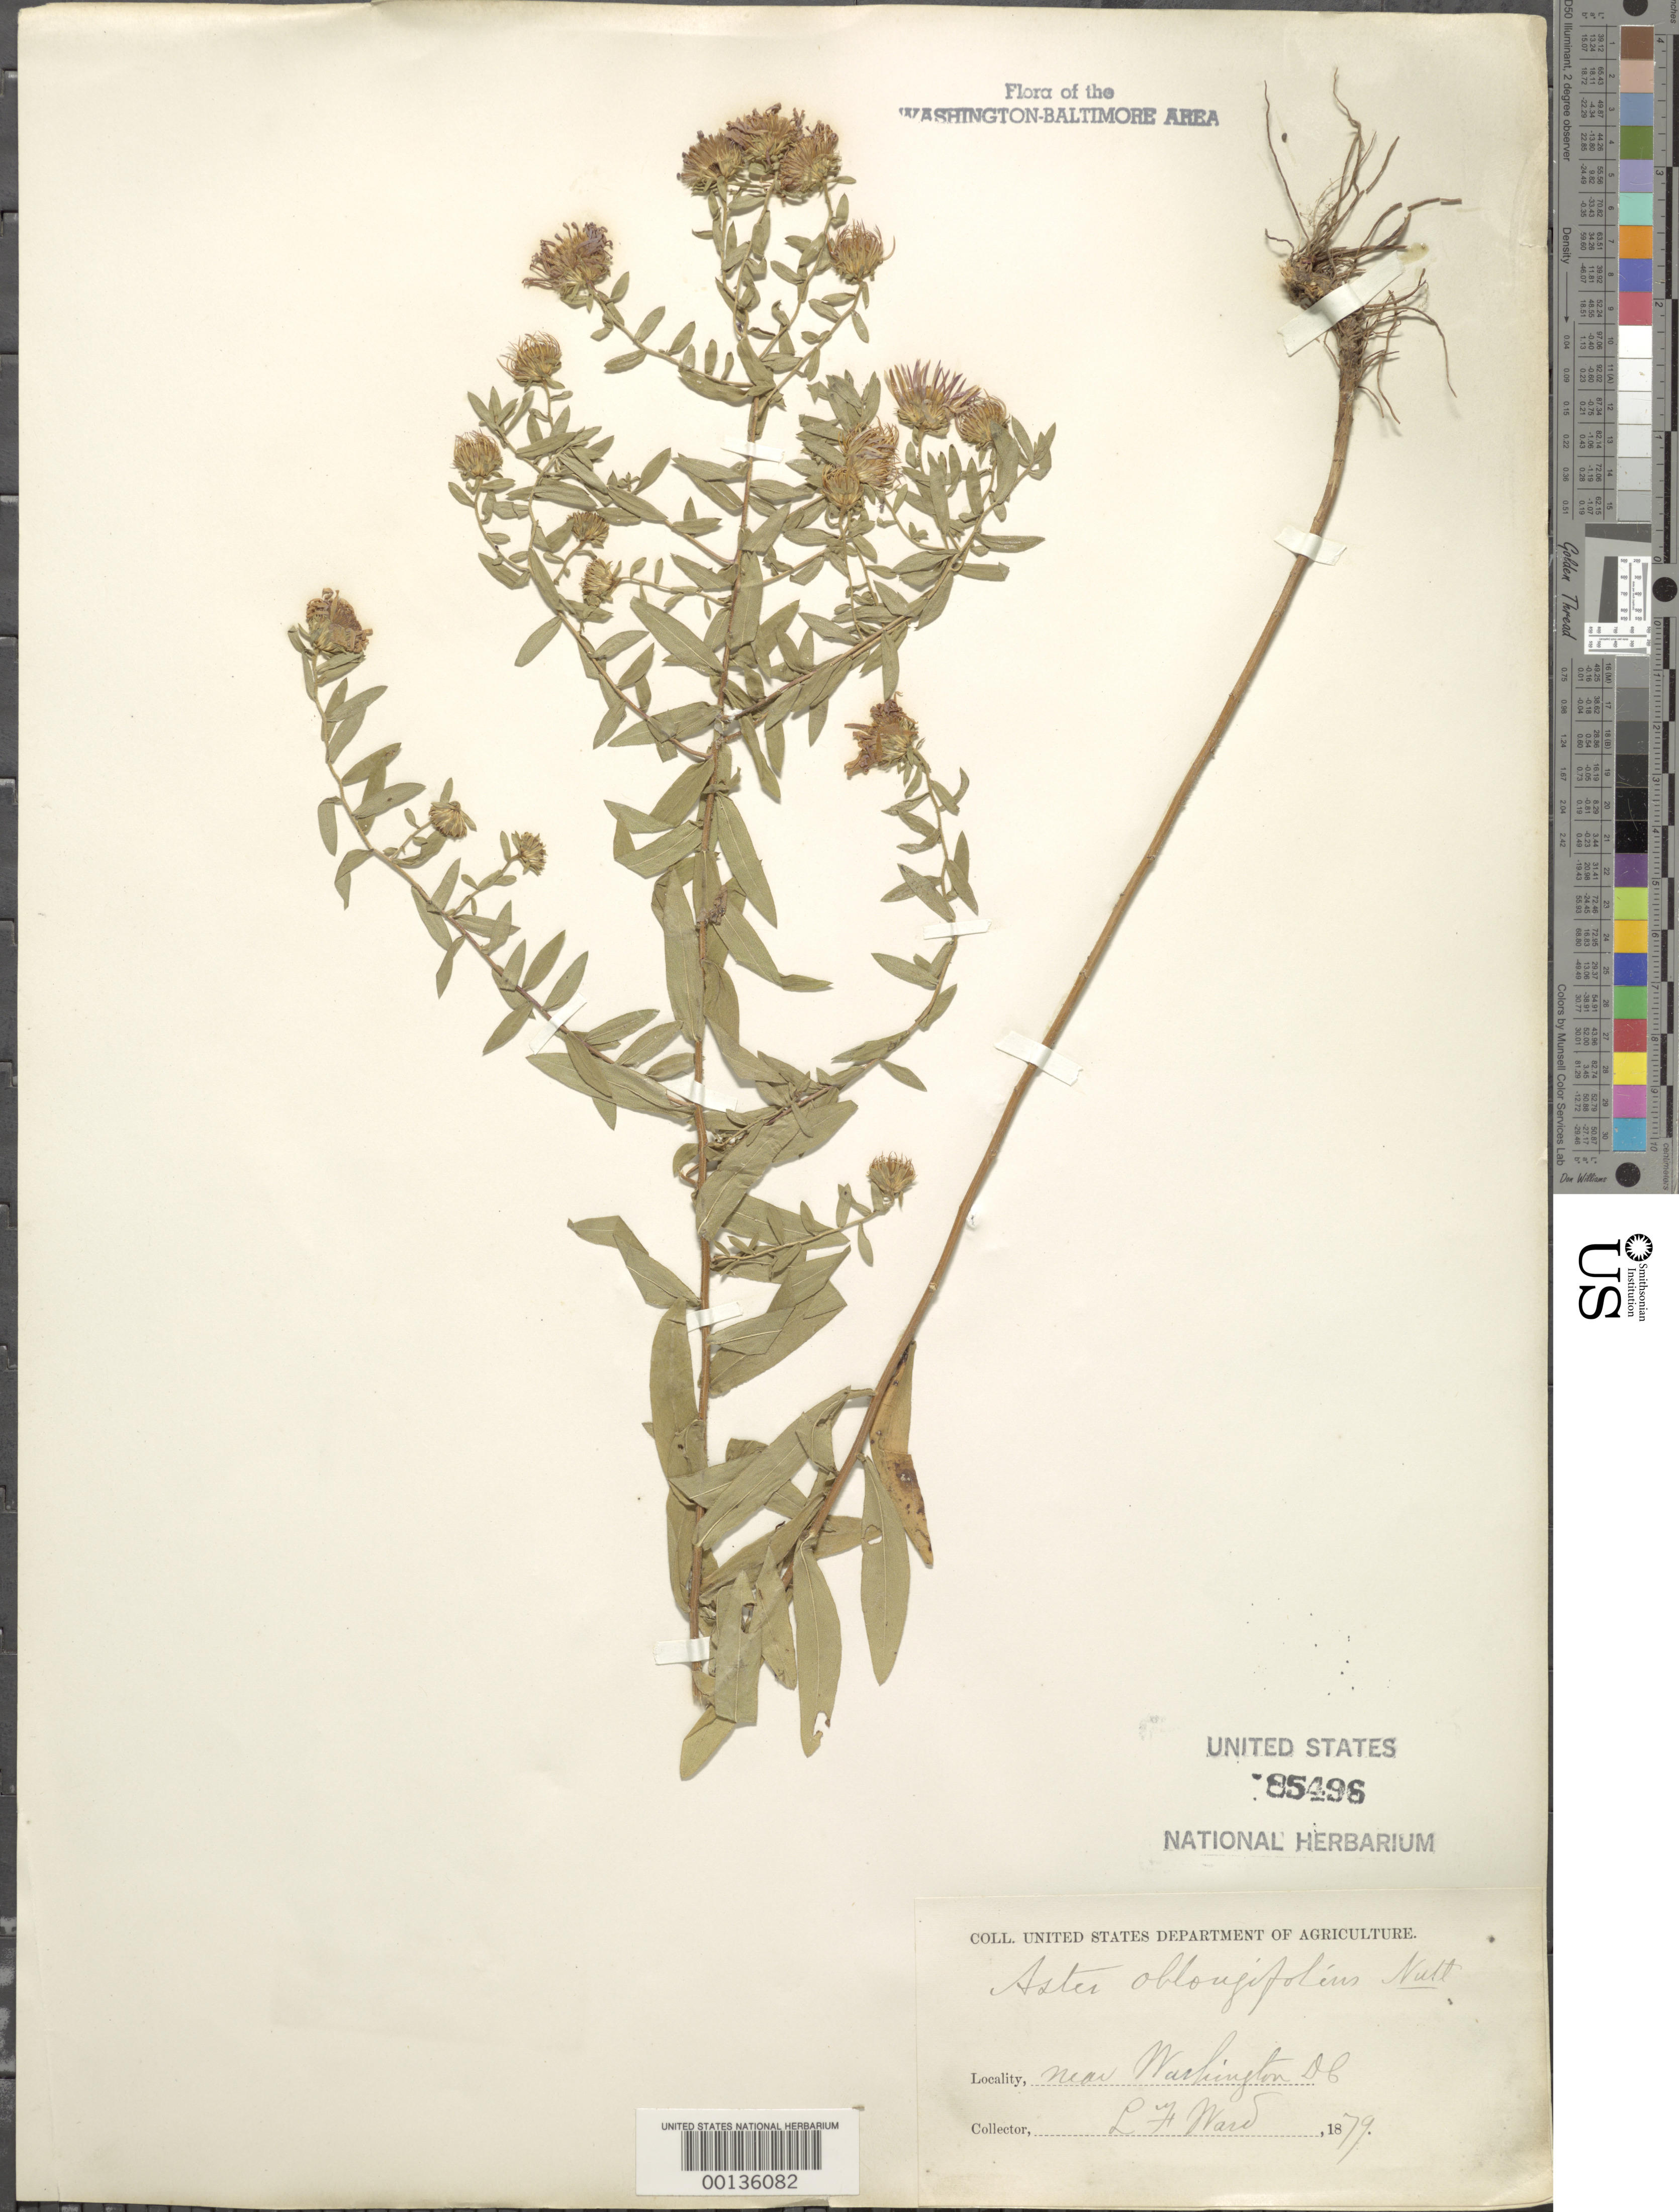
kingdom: Plantae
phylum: Tracheophyta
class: Magnoliopsida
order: Asterales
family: Asteraceae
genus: Symphyotrichum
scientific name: Symphyotrichum oblongifolium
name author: (Nutt.) G.L. Nesom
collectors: L. F. Ward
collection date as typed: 1879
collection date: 1879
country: United States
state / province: District of Columbia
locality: DC vicinity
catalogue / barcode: US 85496